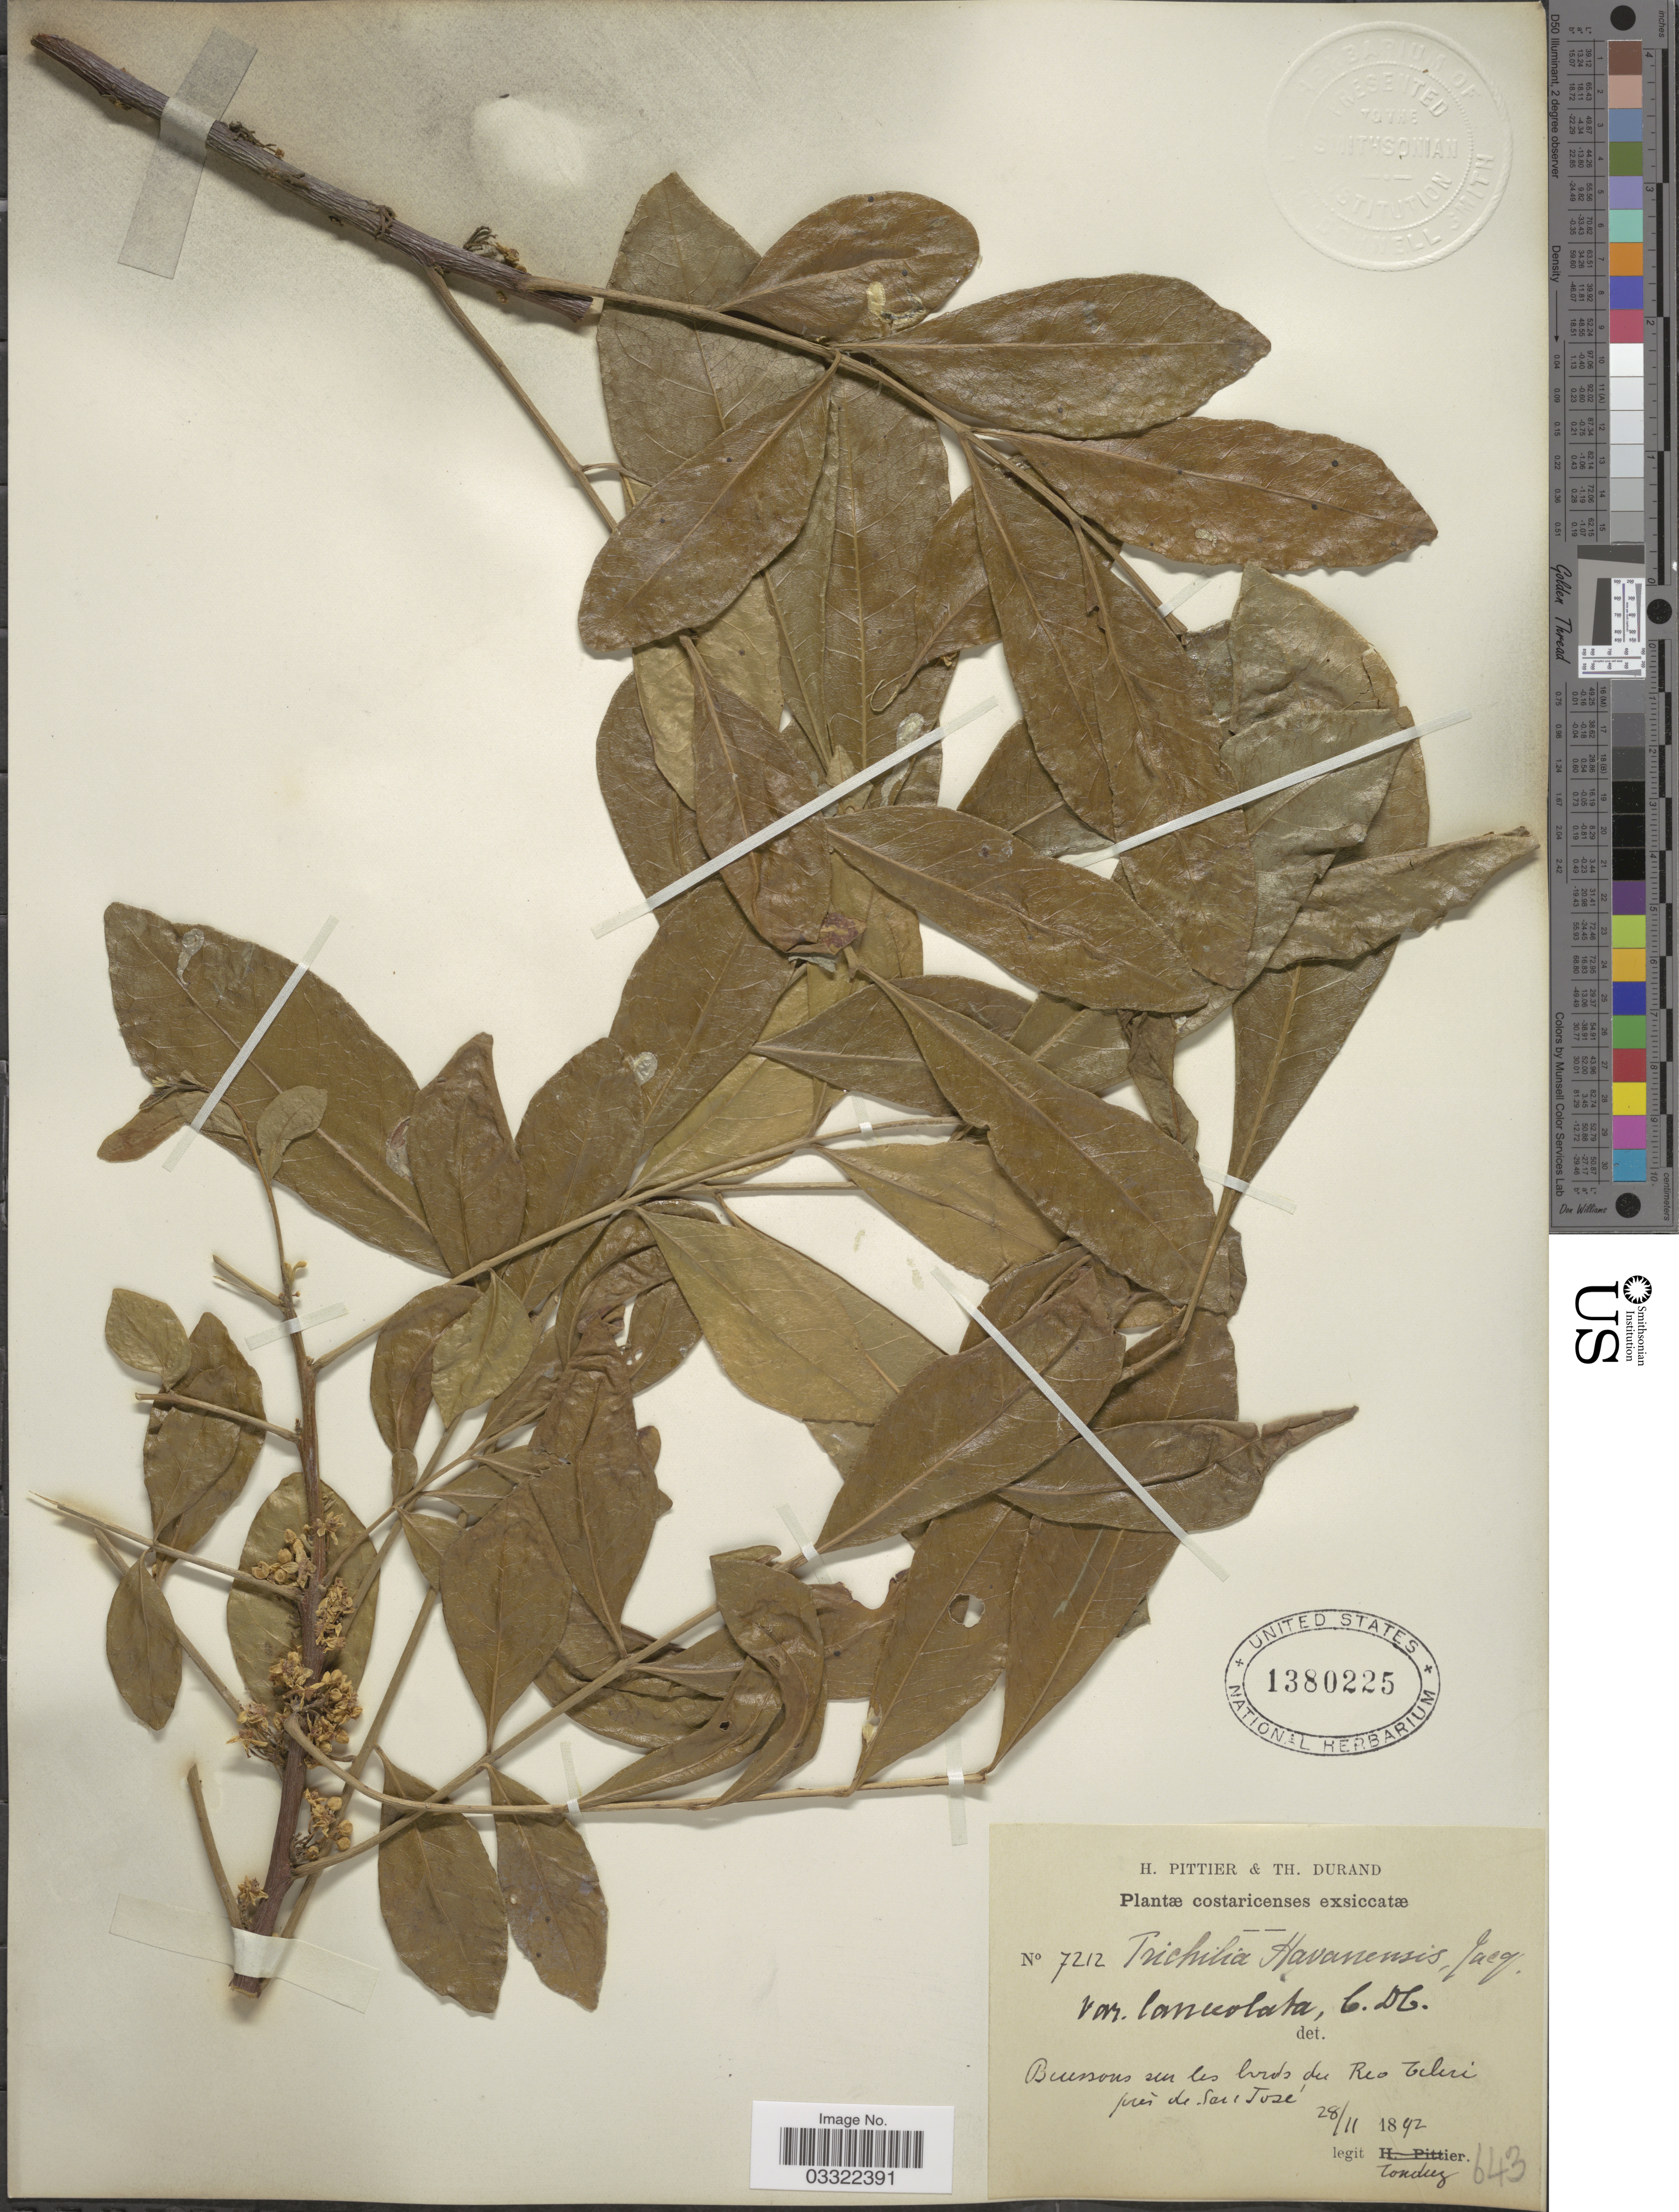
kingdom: Plantae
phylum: Tracheophyta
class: Magnoliopsida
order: Sapindales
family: Meliaceae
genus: Trichilia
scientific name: Trichilia havanensis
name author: Jacq.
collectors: Tonduz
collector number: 7212/643?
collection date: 1892-11-28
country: Costa Rica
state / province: San José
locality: Buissons sur les bords du Rio Tiliri prés de San José.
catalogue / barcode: US 1380225